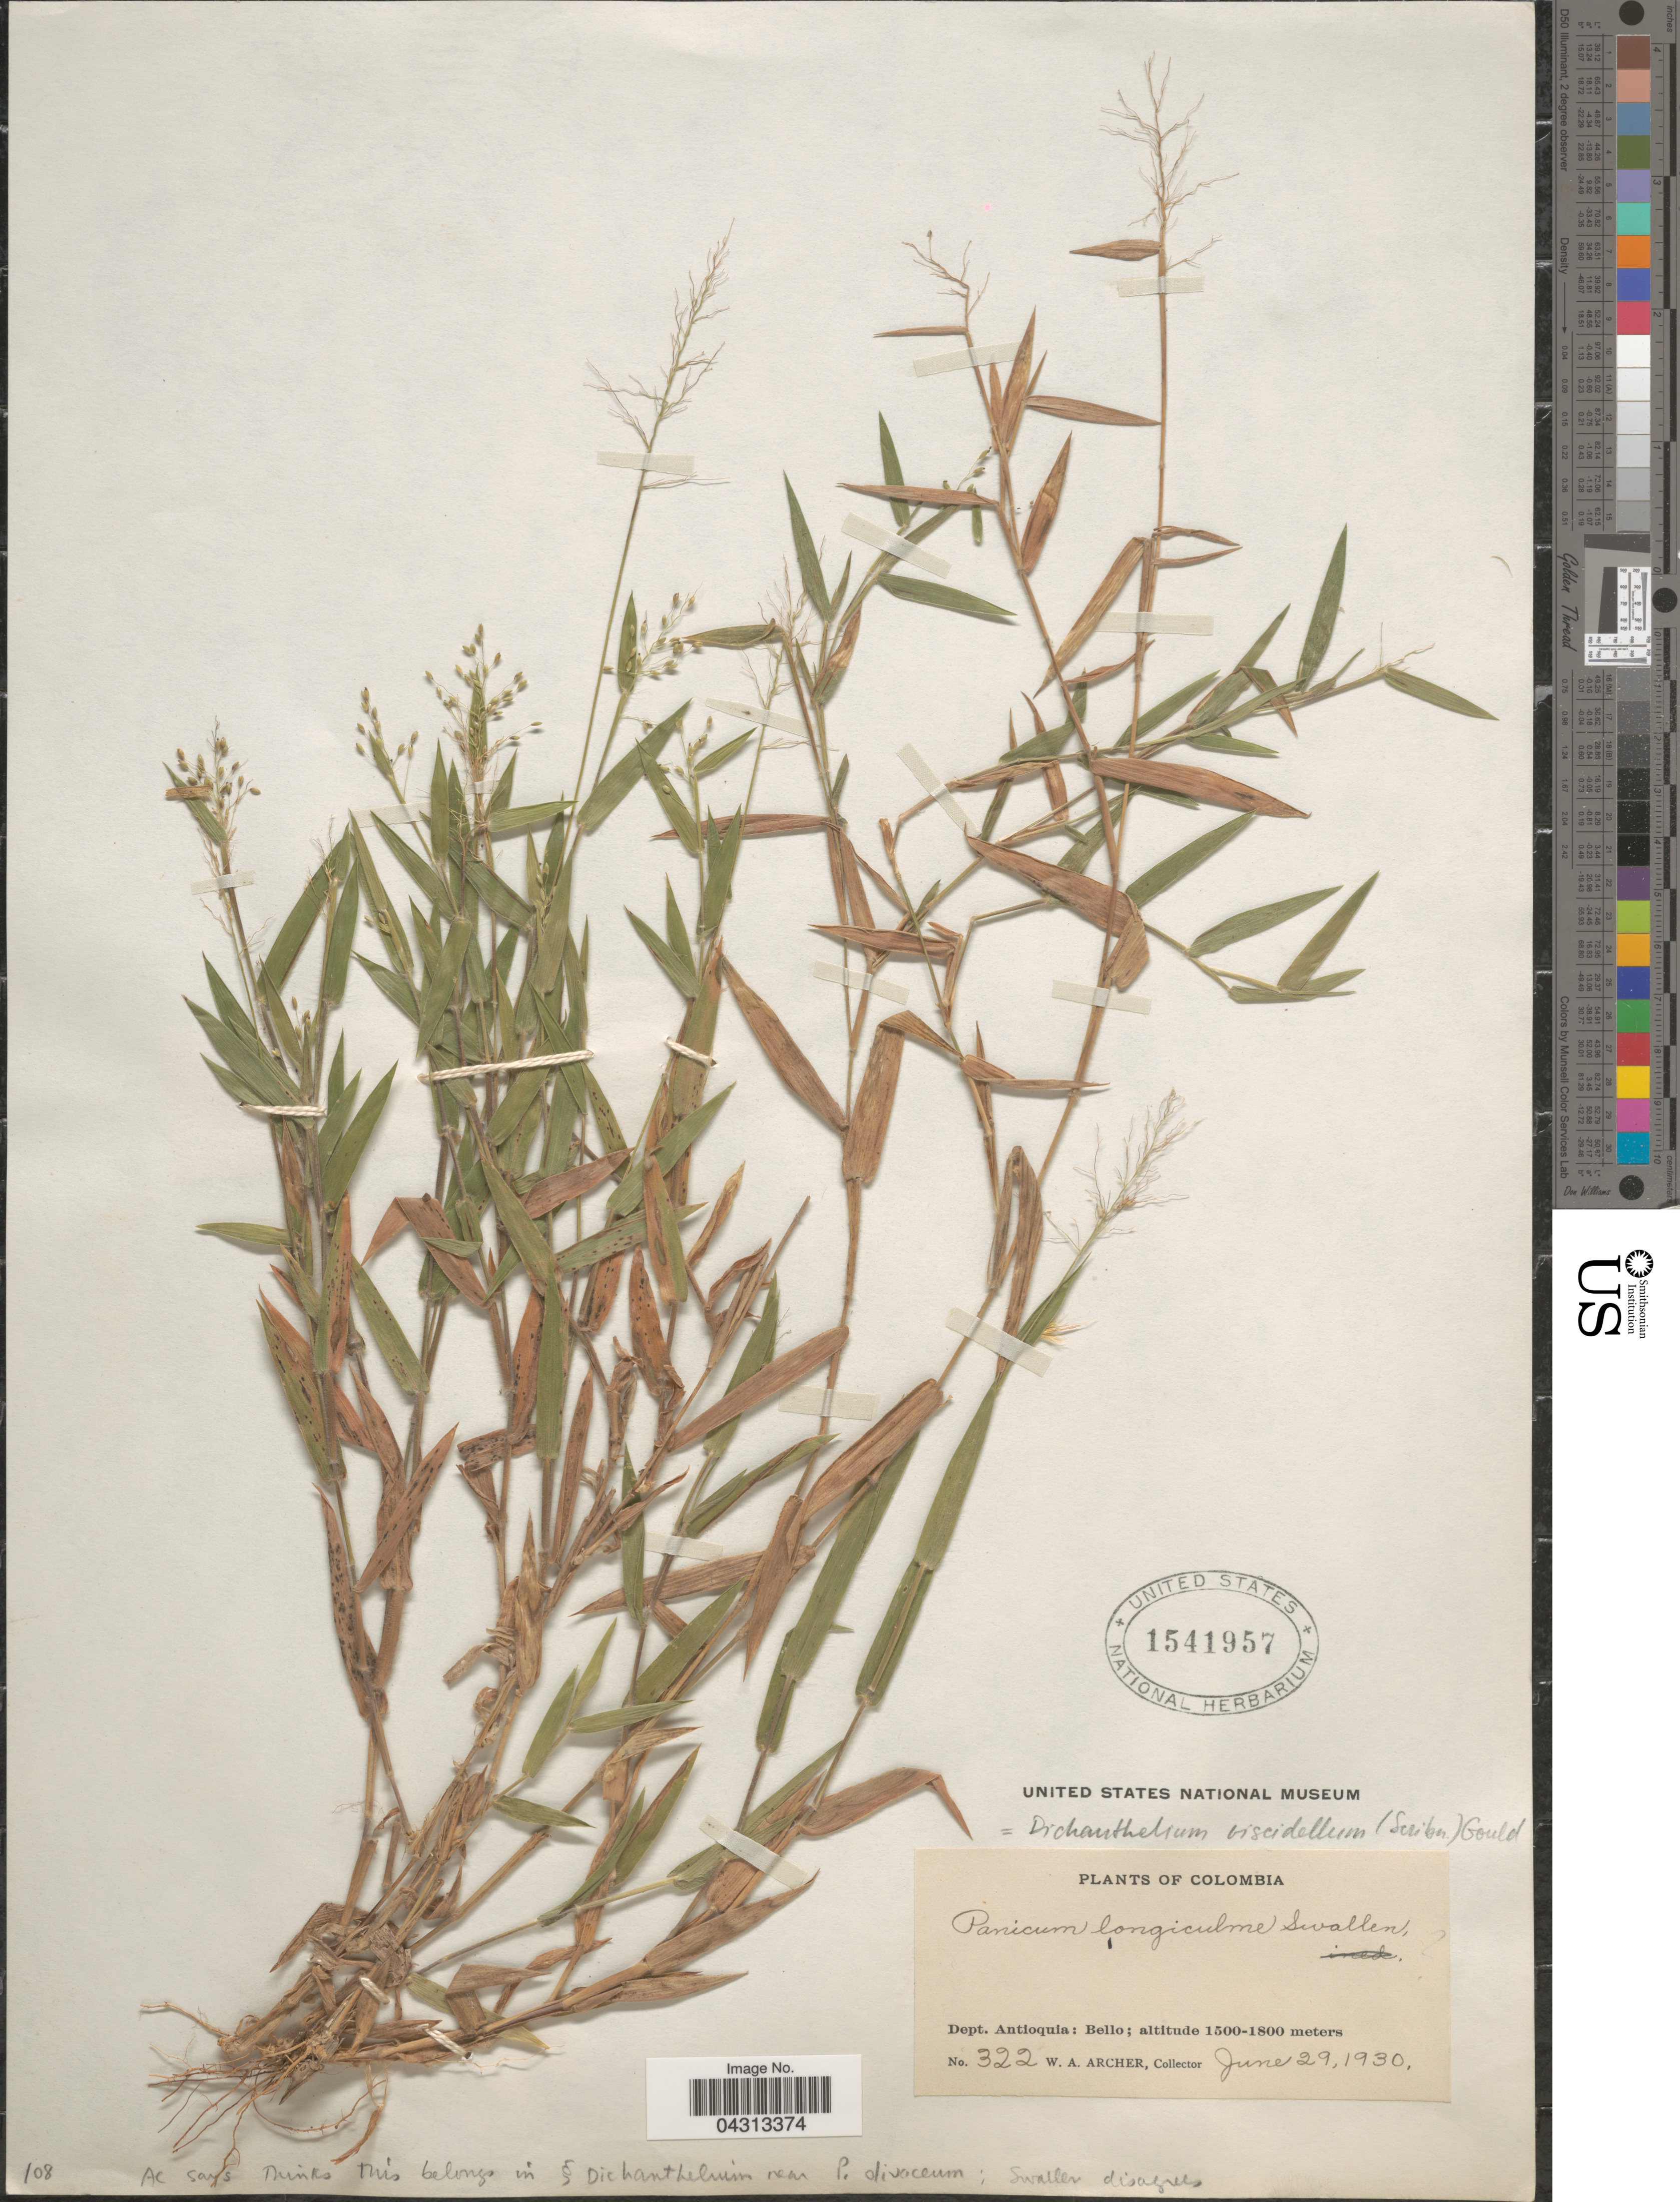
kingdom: Plantae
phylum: Tracheophyta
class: Liliopsida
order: Poales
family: Poaceae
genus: Dichanthelium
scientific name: Dichanthelium viscidellum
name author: (Scribn.) Gould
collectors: W. Archer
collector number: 322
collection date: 1930-06-29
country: Colombia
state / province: Antioquia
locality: Dept. Antioquia: Bello.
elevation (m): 1500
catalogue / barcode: US 1541957